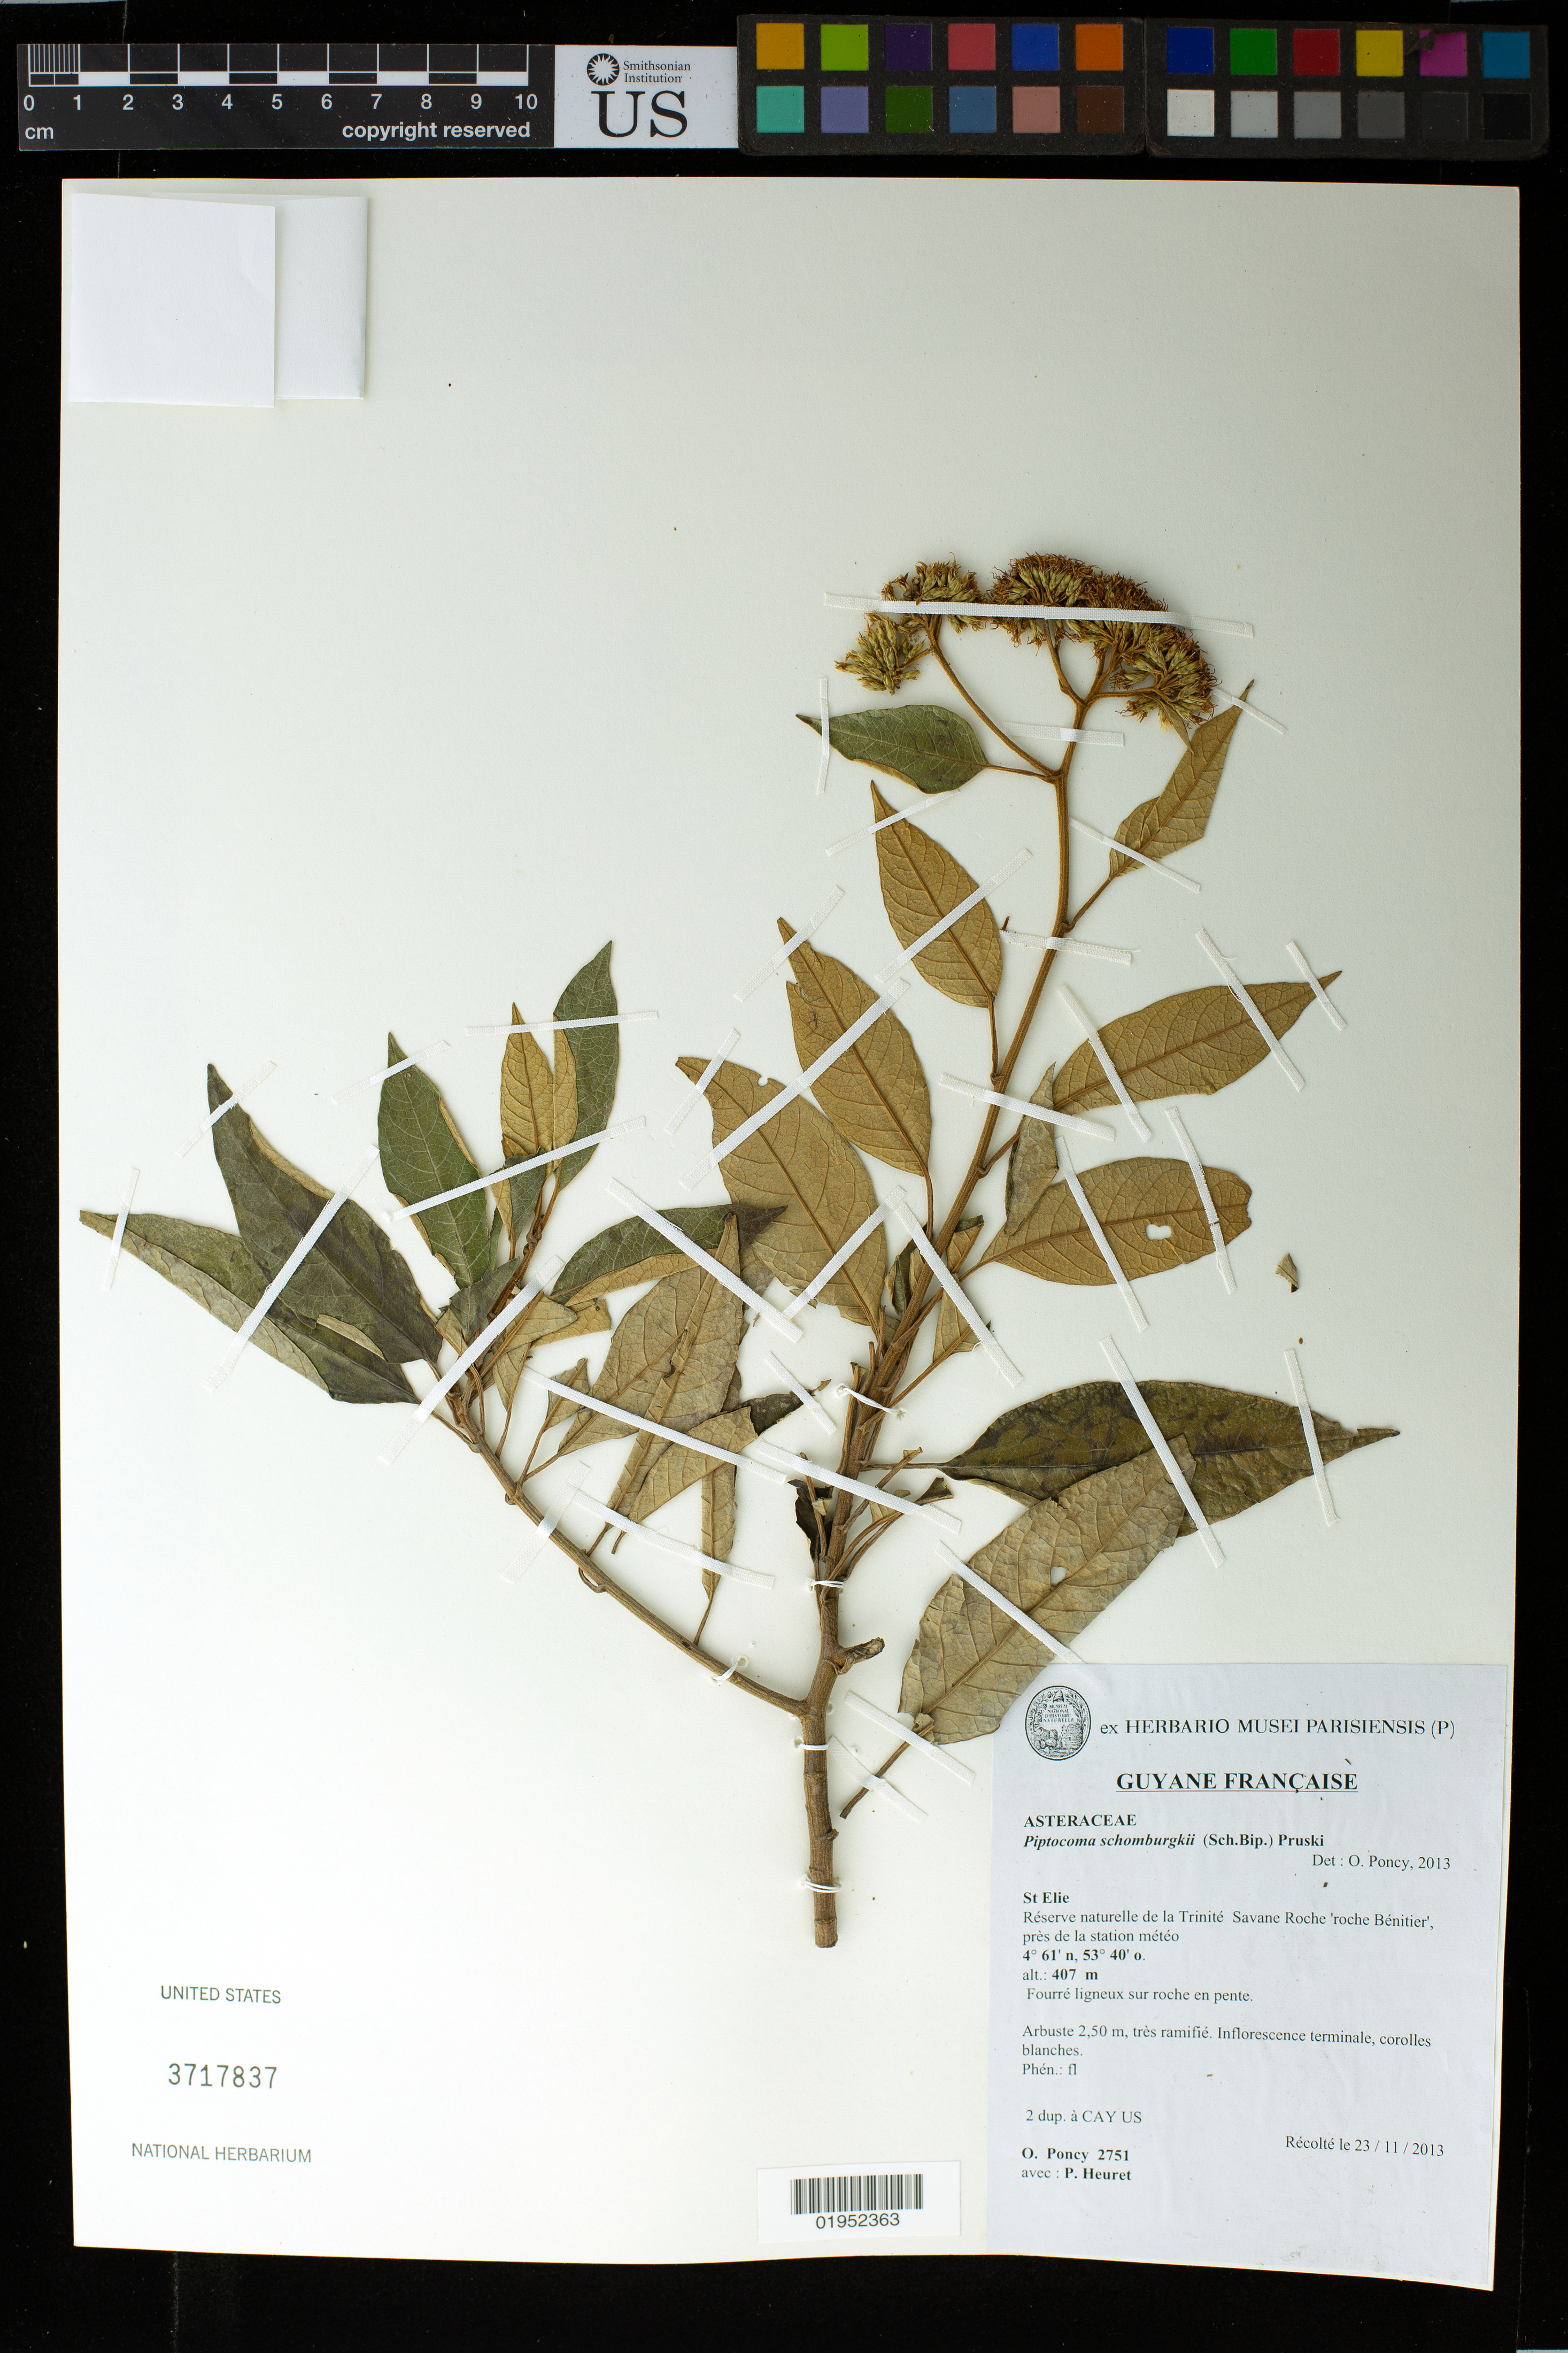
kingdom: Plantae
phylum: Tracheophyta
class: Magnoliopsida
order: Asterales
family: Asteraceae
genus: Piptocoma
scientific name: Piptocoma schomburgkii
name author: (Sch. Bip.) Pruski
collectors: O. Poncy & P. Heuret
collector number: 2751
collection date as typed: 23 Nov 2013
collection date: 2013-11-23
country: French Guiana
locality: St. Elie: Reserve naturelle de la Trinite. Savane Roche "roche Benitier"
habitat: Fourre ligneux sur roche en pente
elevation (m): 200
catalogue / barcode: US 3717837